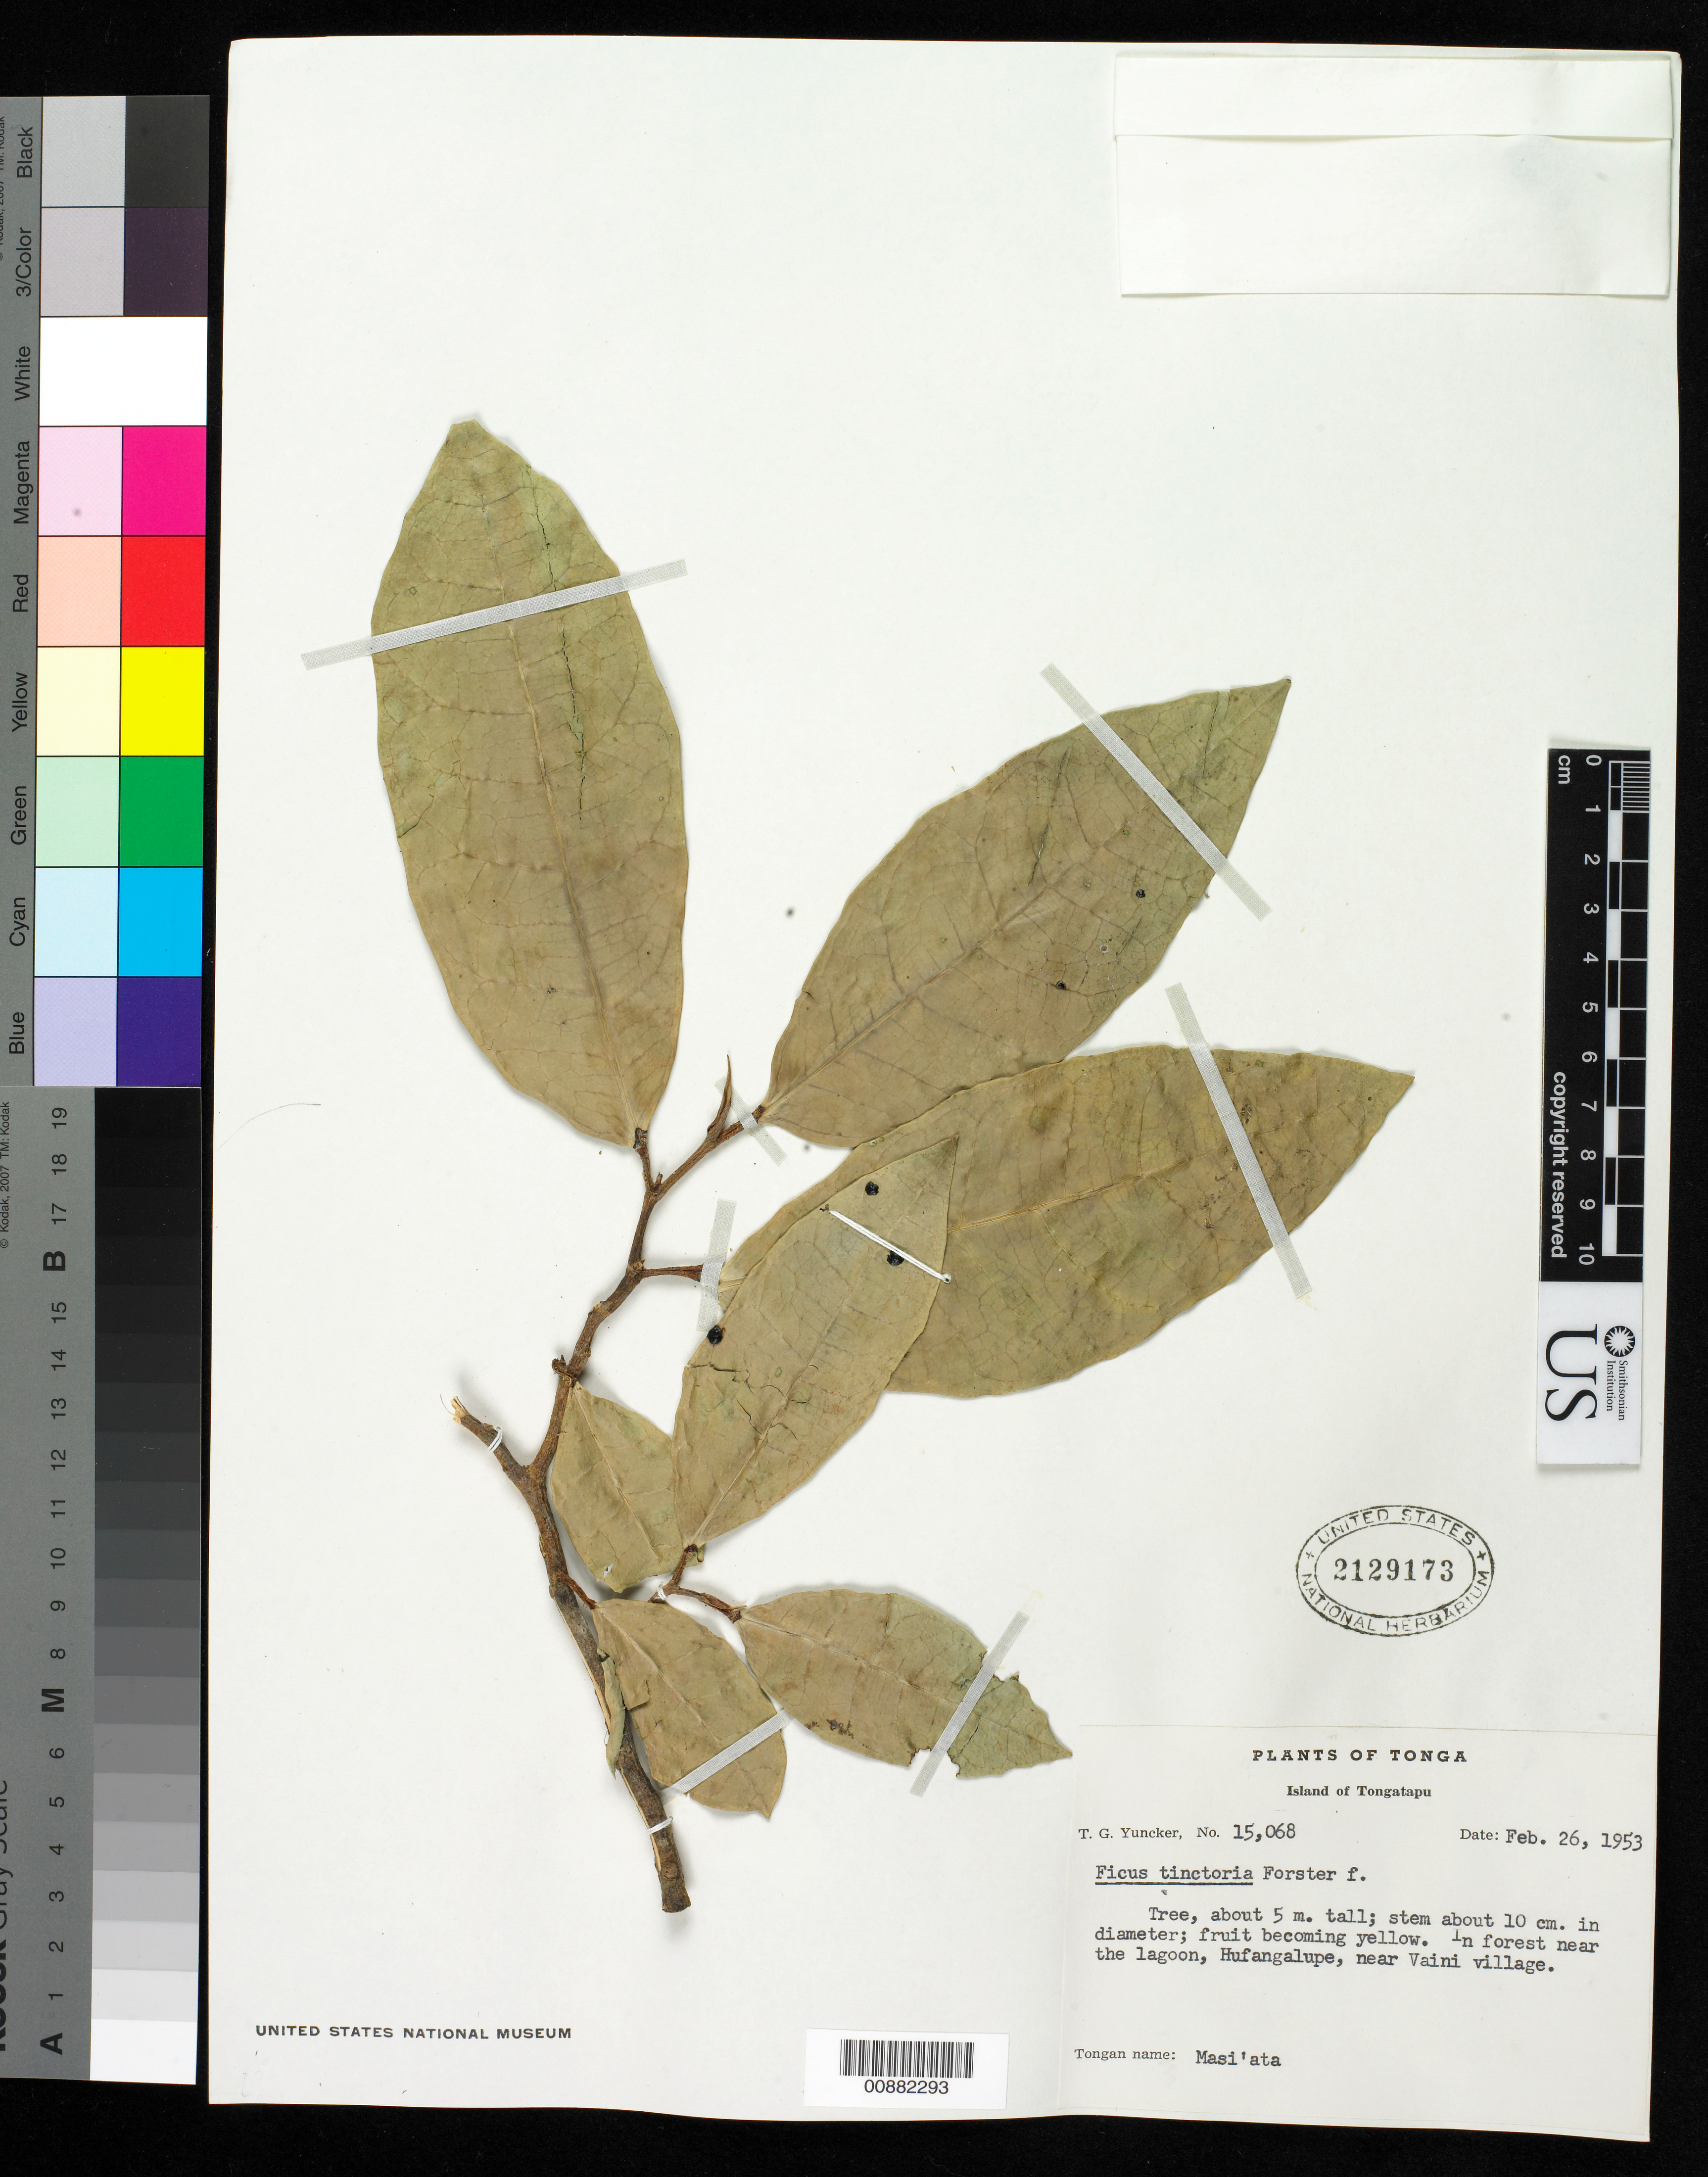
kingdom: Plantae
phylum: Tracheophyta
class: Magnoliopsida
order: Rosales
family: Moraceae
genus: Ficus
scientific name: Ficus tinctoria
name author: G. Forst.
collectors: T. G. Yuncker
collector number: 15068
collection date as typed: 26 Feb 1953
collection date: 1953-02-26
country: Tonga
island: Tongatapu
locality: Island of Tongatapu. In forest near the lagoon, Hufangalupe, near Vaini village.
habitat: In forest.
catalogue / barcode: US 2129173